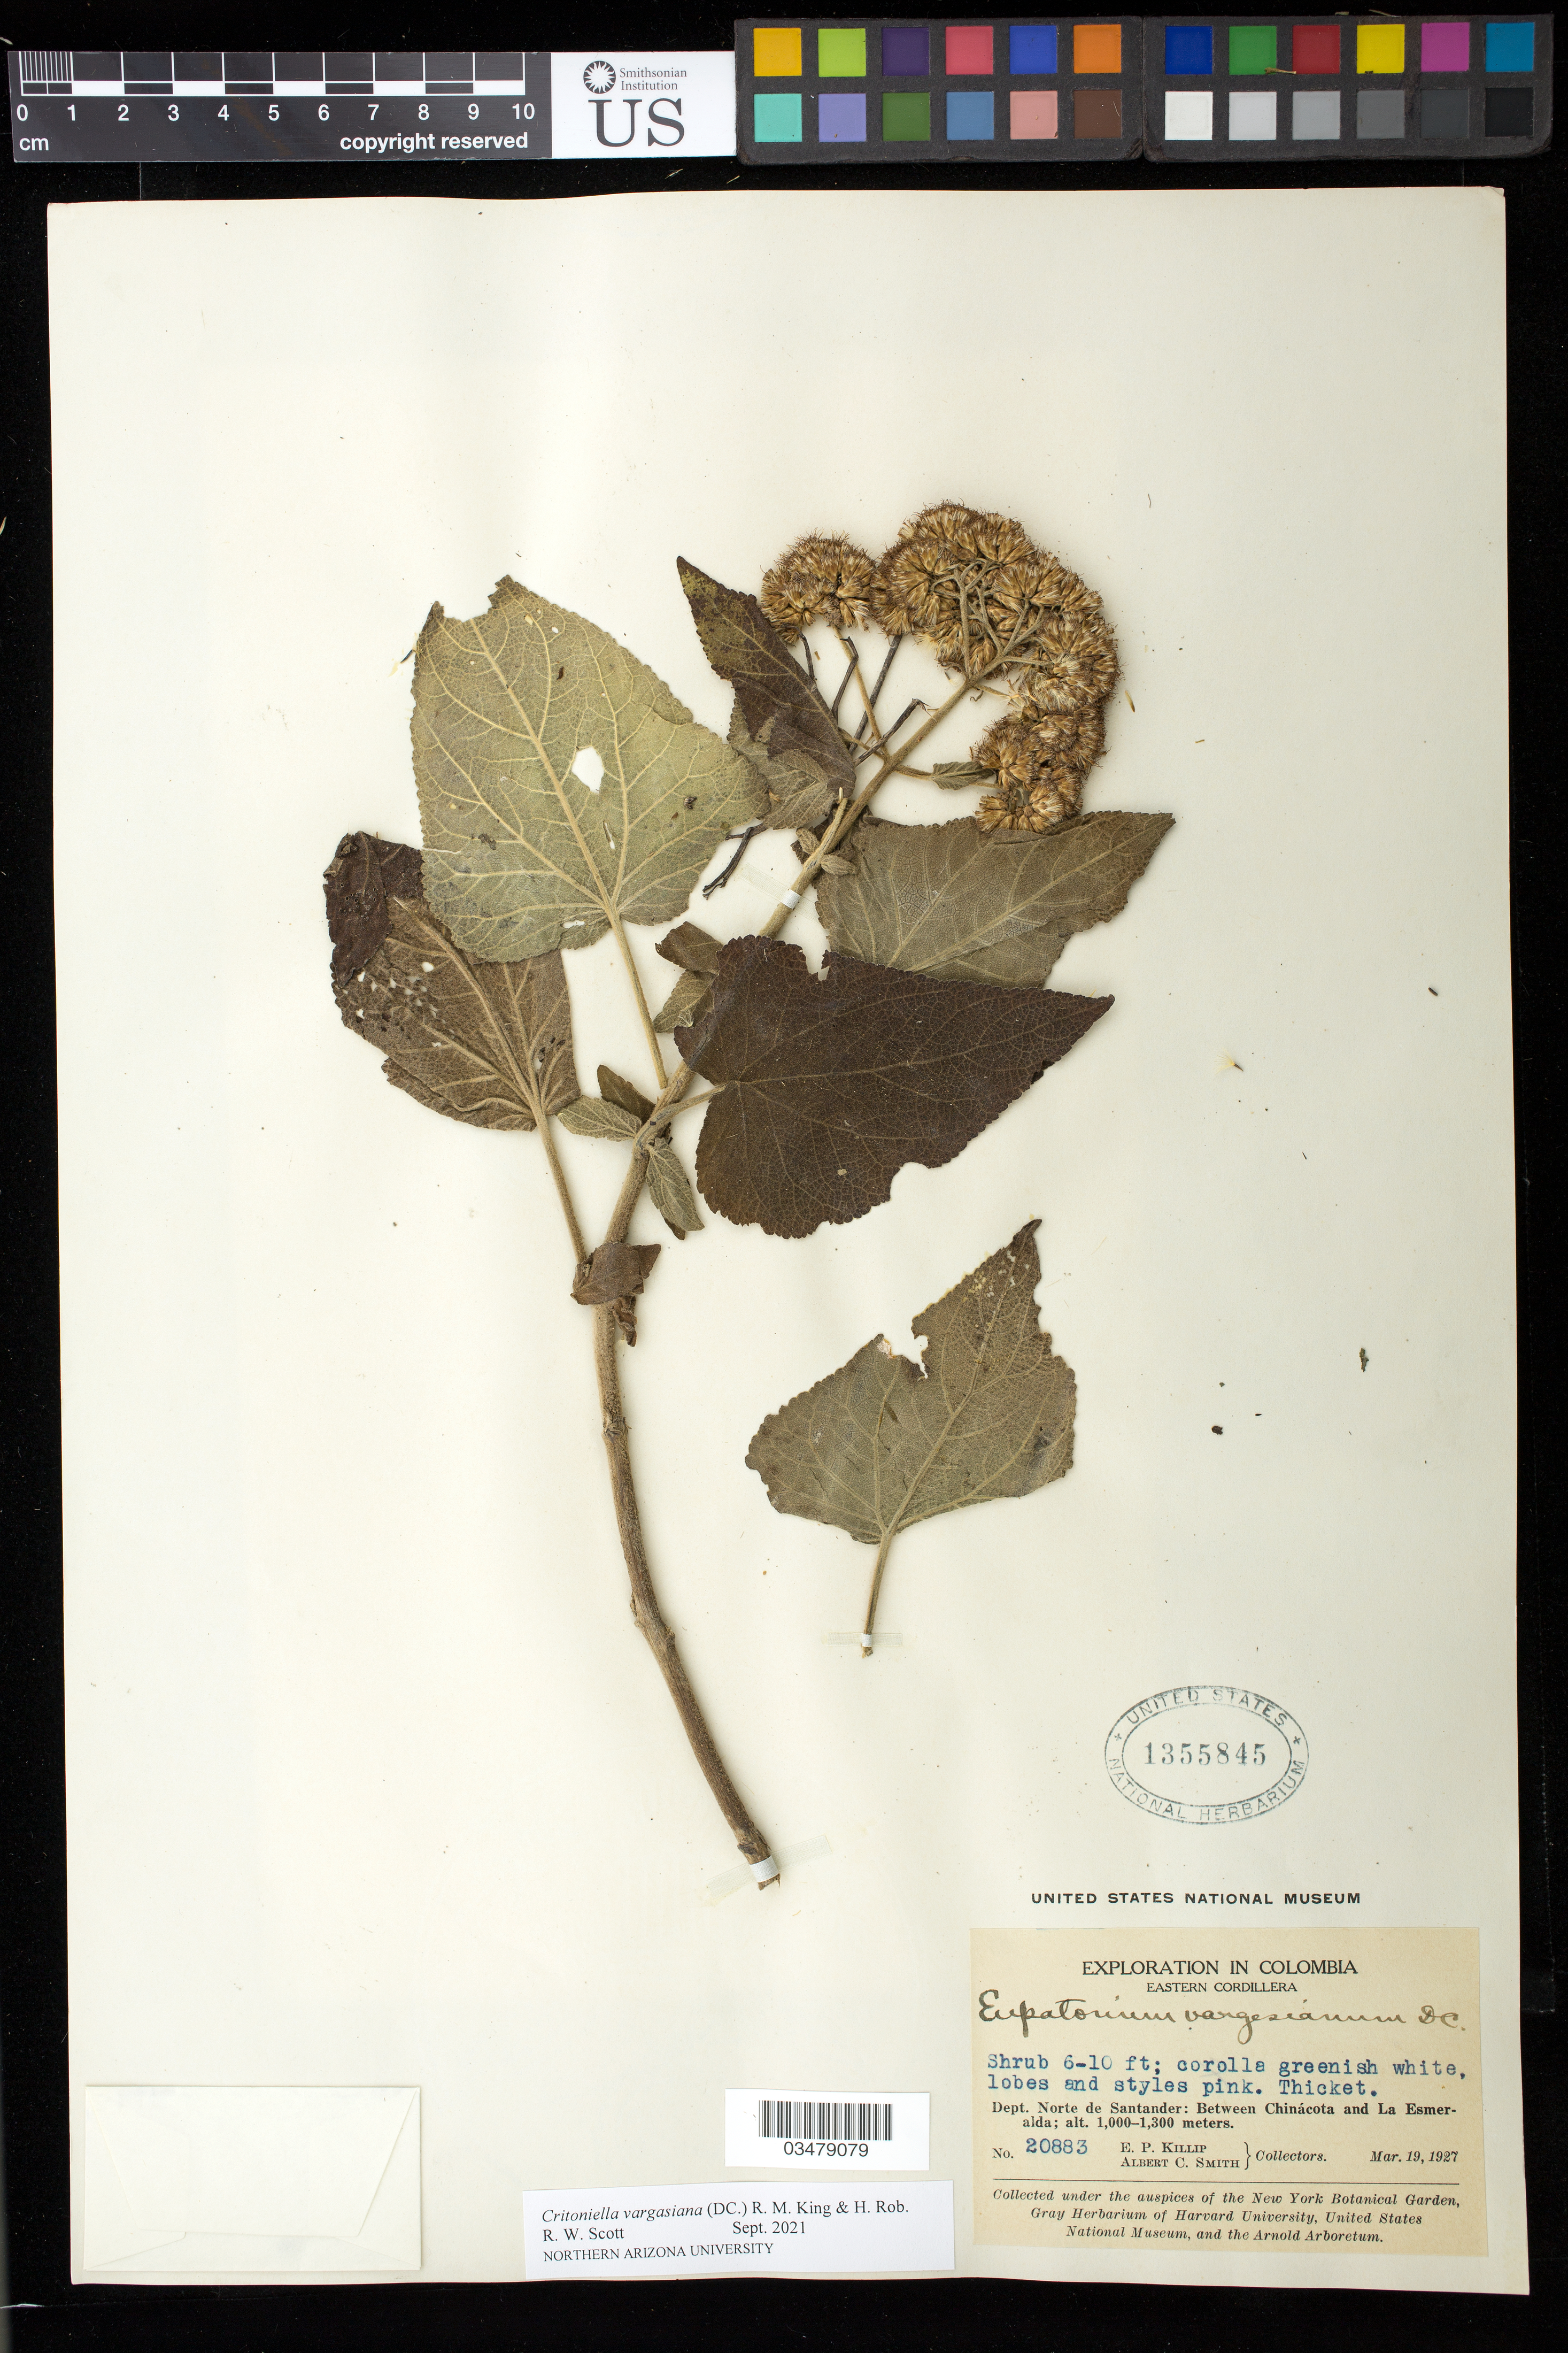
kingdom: Plantae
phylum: Tracheophyta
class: Magnoliopsida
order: Asterales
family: Asteraceae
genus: Critoniella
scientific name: Critoniella vargasiana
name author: (DC.) R.M. King & H. Rob.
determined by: Scott, R. W.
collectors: E. P. Killip & A. C. Smith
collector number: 20883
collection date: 1927-03-19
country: Colombia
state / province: Norte de Santander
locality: Eastern Cordillera. Dept. Norte de Santander: Between Chinácota and La Esmeralda.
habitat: Thicket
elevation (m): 1000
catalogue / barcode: US 1355845